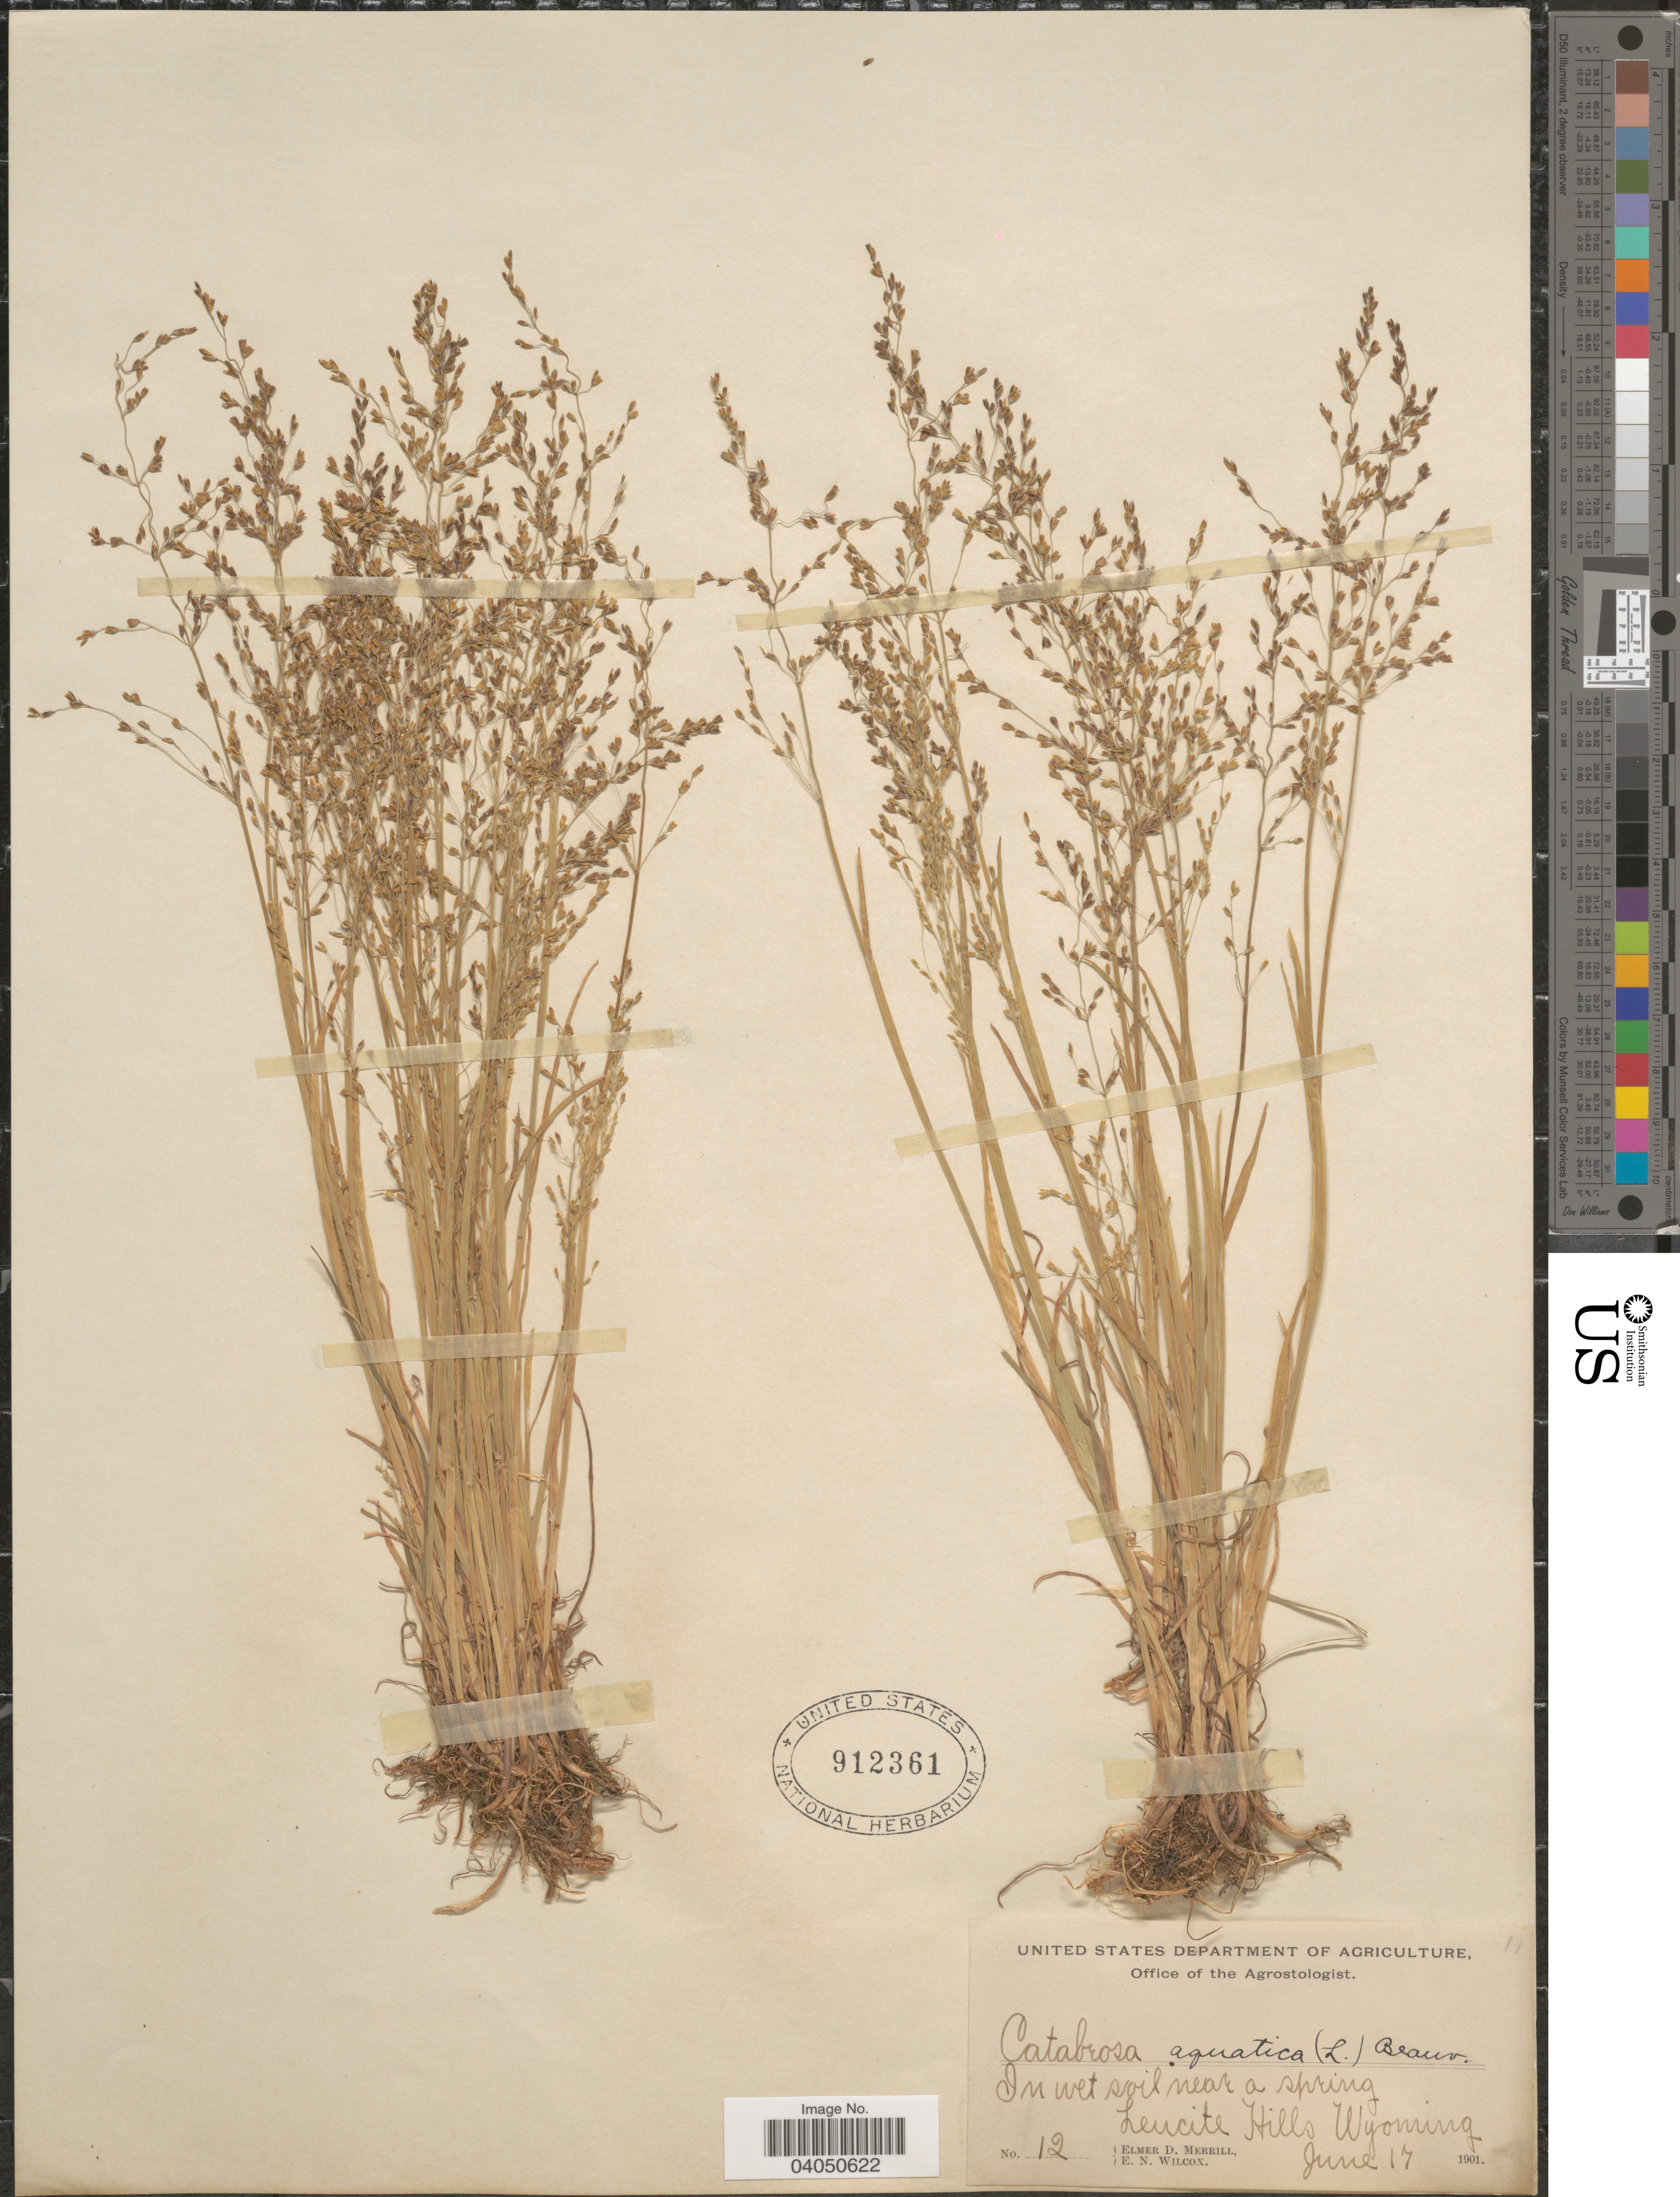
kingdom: Plantae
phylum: Tracheophyta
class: Liliopsida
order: Poales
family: Poaceae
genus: Catabrosa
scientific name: Catabrosa aquatica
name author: (L.) P. Beauv.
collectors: E. D. Merrill & E. Wilcox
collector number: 12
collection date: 1901-06-17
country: United States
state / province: Wyoming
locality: Leucite Hills.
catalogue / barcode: US 912361